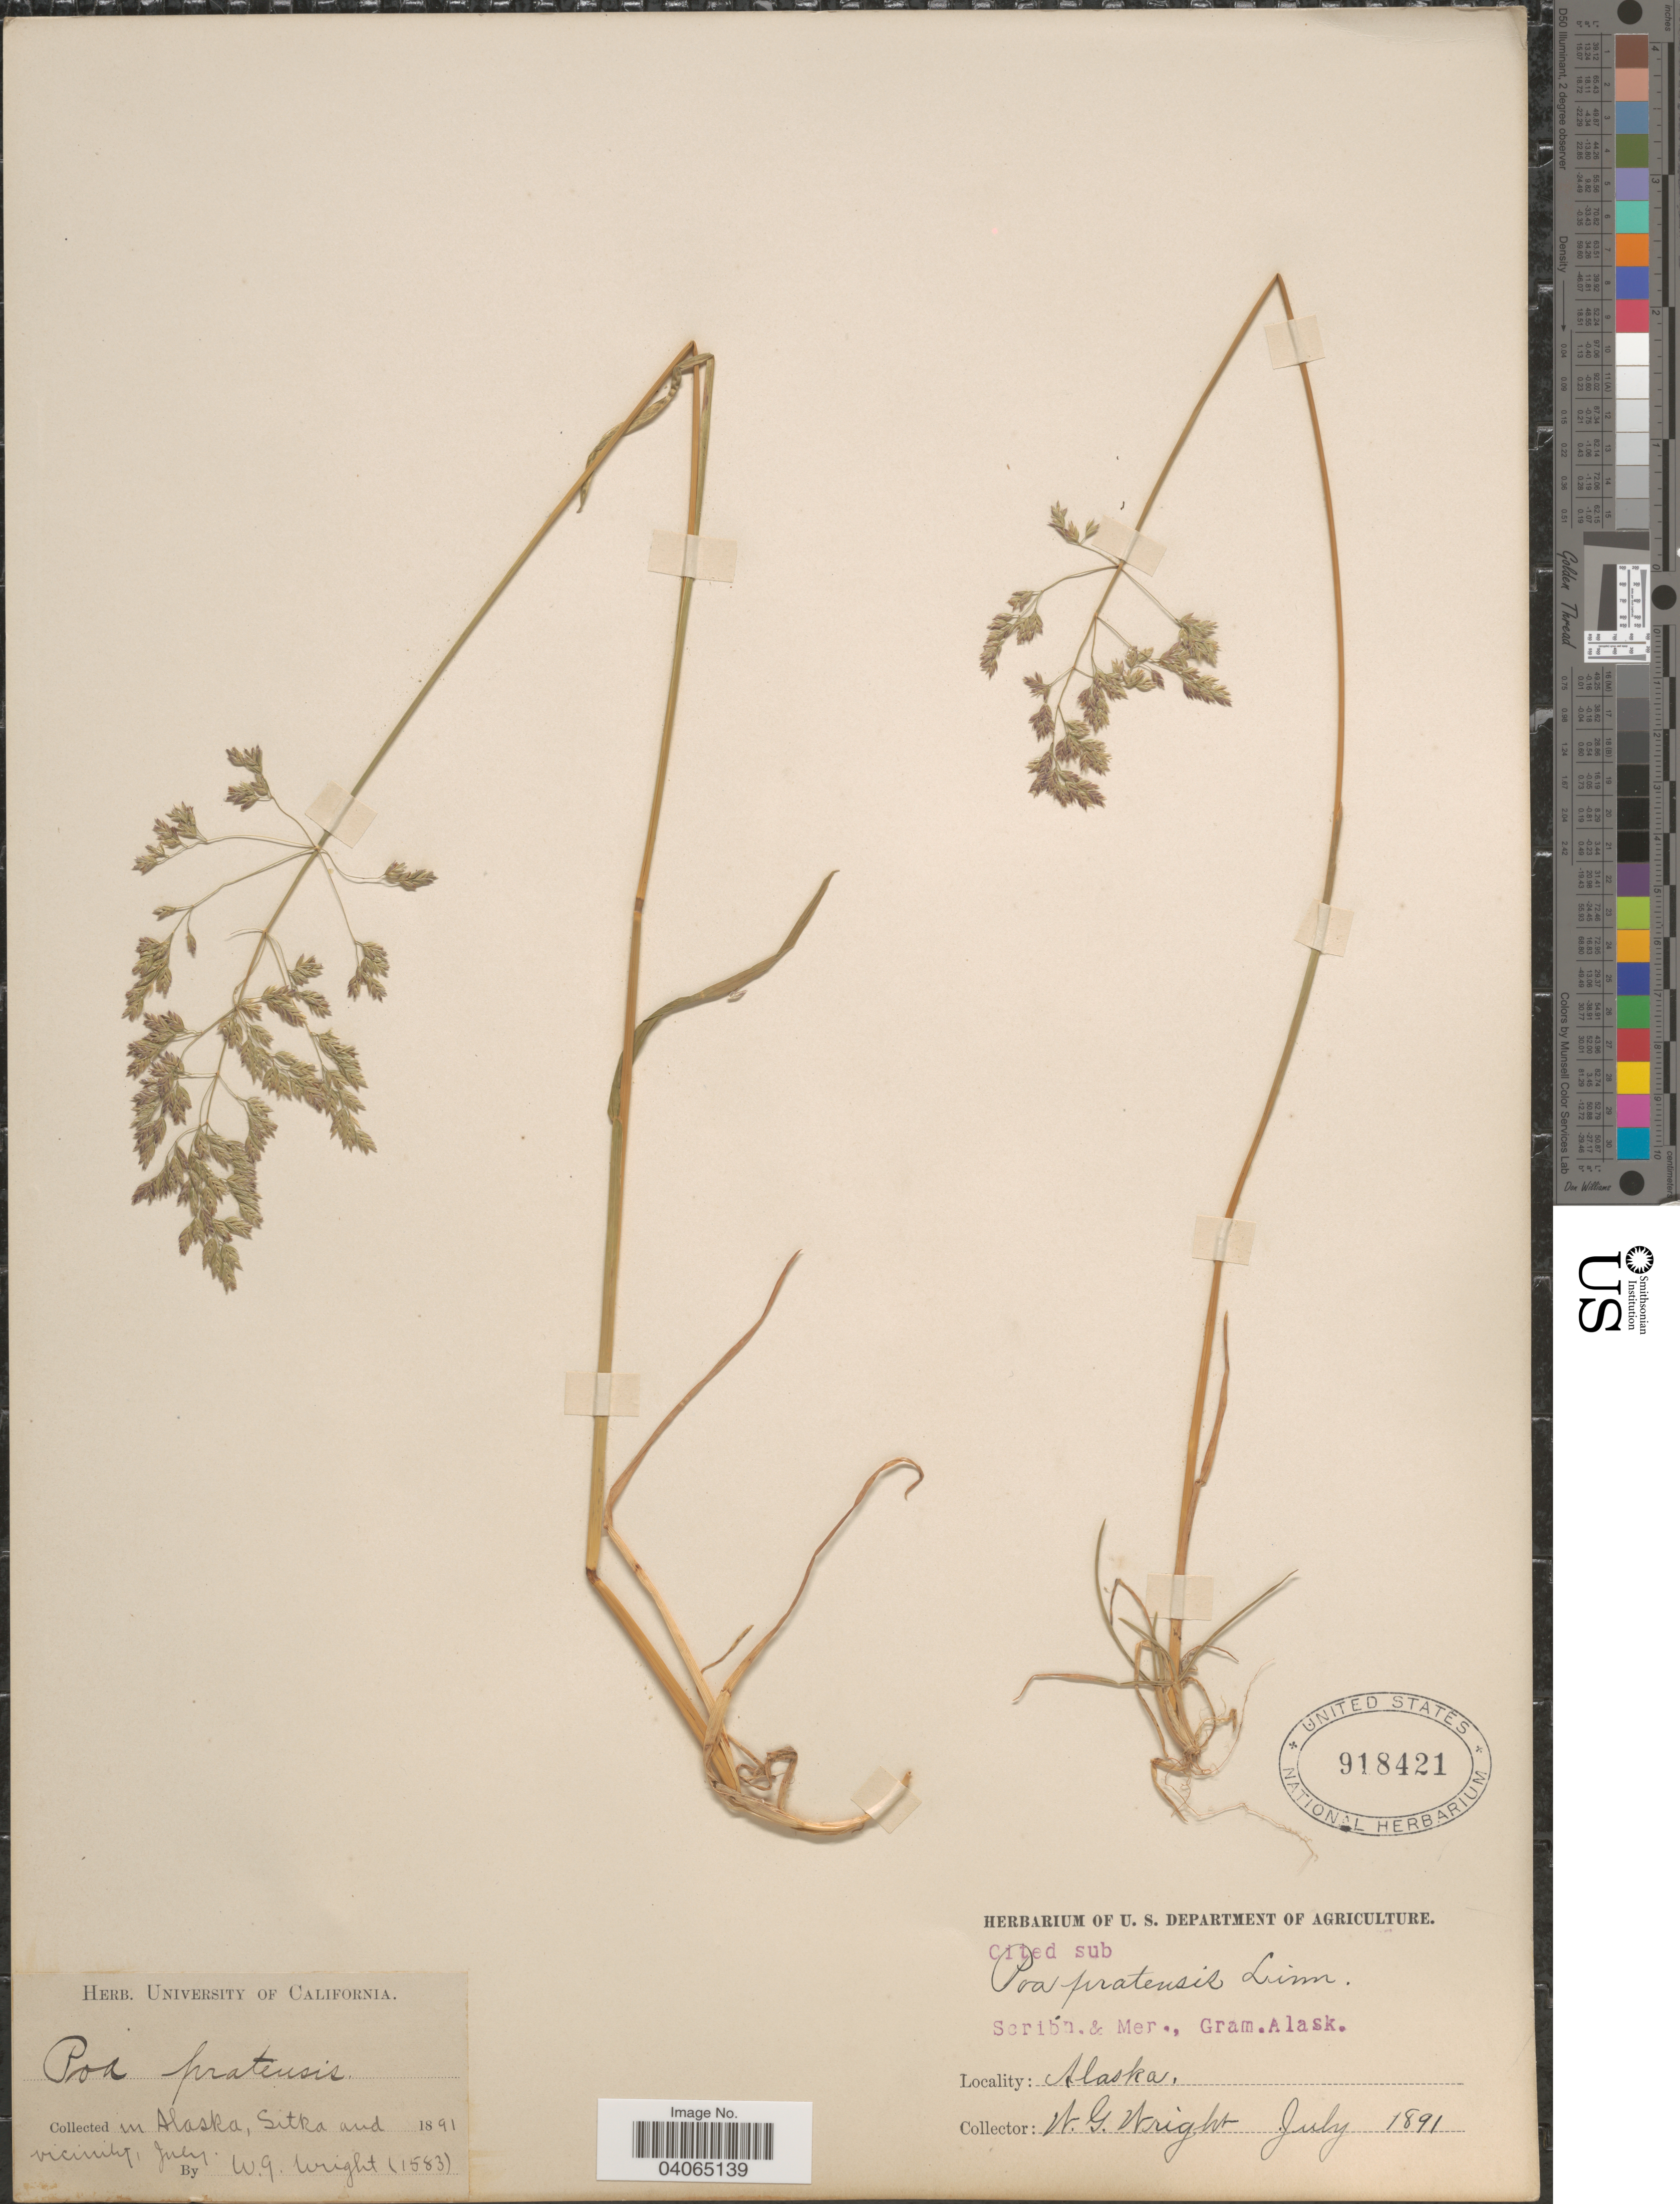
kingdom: Plantae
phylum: Tracheophyta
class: Liliopsida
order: Poales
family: Poaceae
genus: Poa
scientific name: Poa pratensis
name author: L.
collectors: W. G. Wright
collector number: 1583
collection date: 1891-07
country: United States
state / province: Alaska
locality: Sitka and vicinity.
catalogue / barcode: US 918421